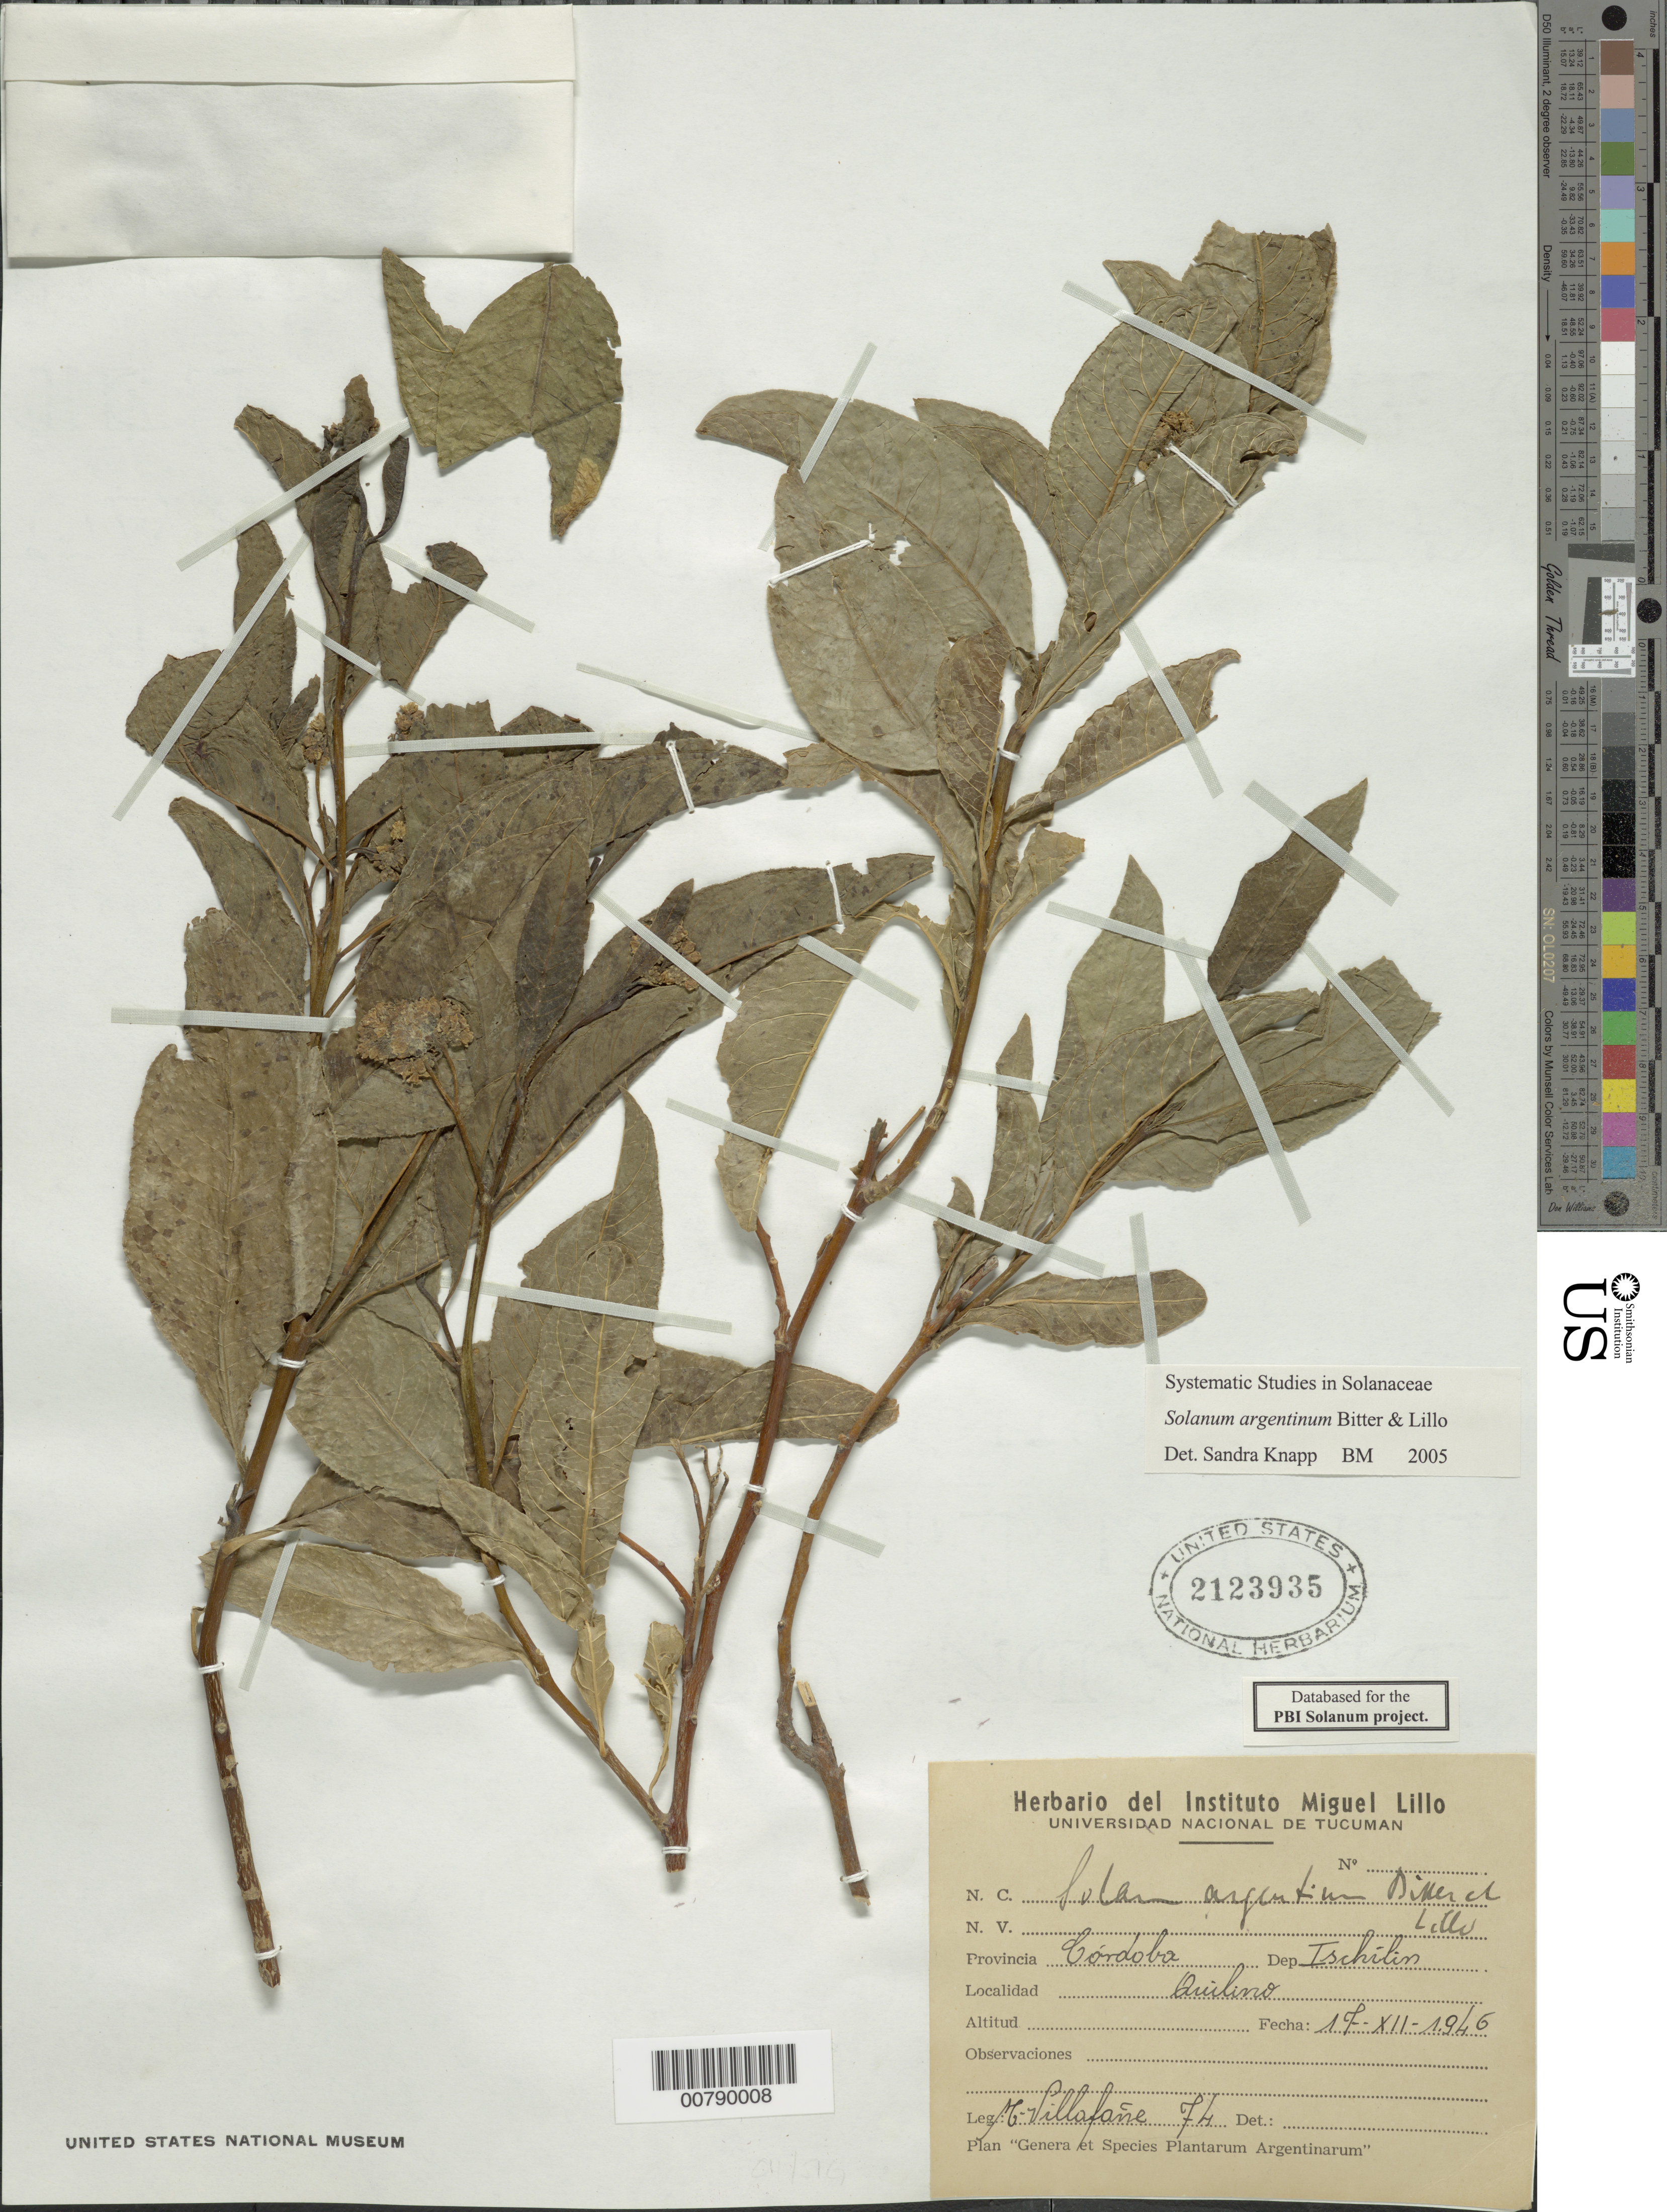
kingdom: Plantae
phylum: Tracheophyta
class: Magnoliopsida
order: Solanales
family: Solanaceae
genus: Solanum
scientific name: Solanum argentinum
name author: Bitter & Lillo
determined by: Knapp, S. D.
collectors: T. Villafañe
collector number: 74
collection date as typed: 17 Dec 1946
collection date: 1946-12-17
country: Argentina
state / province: Córdoba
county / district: Ischilin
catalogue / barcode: US 2123935